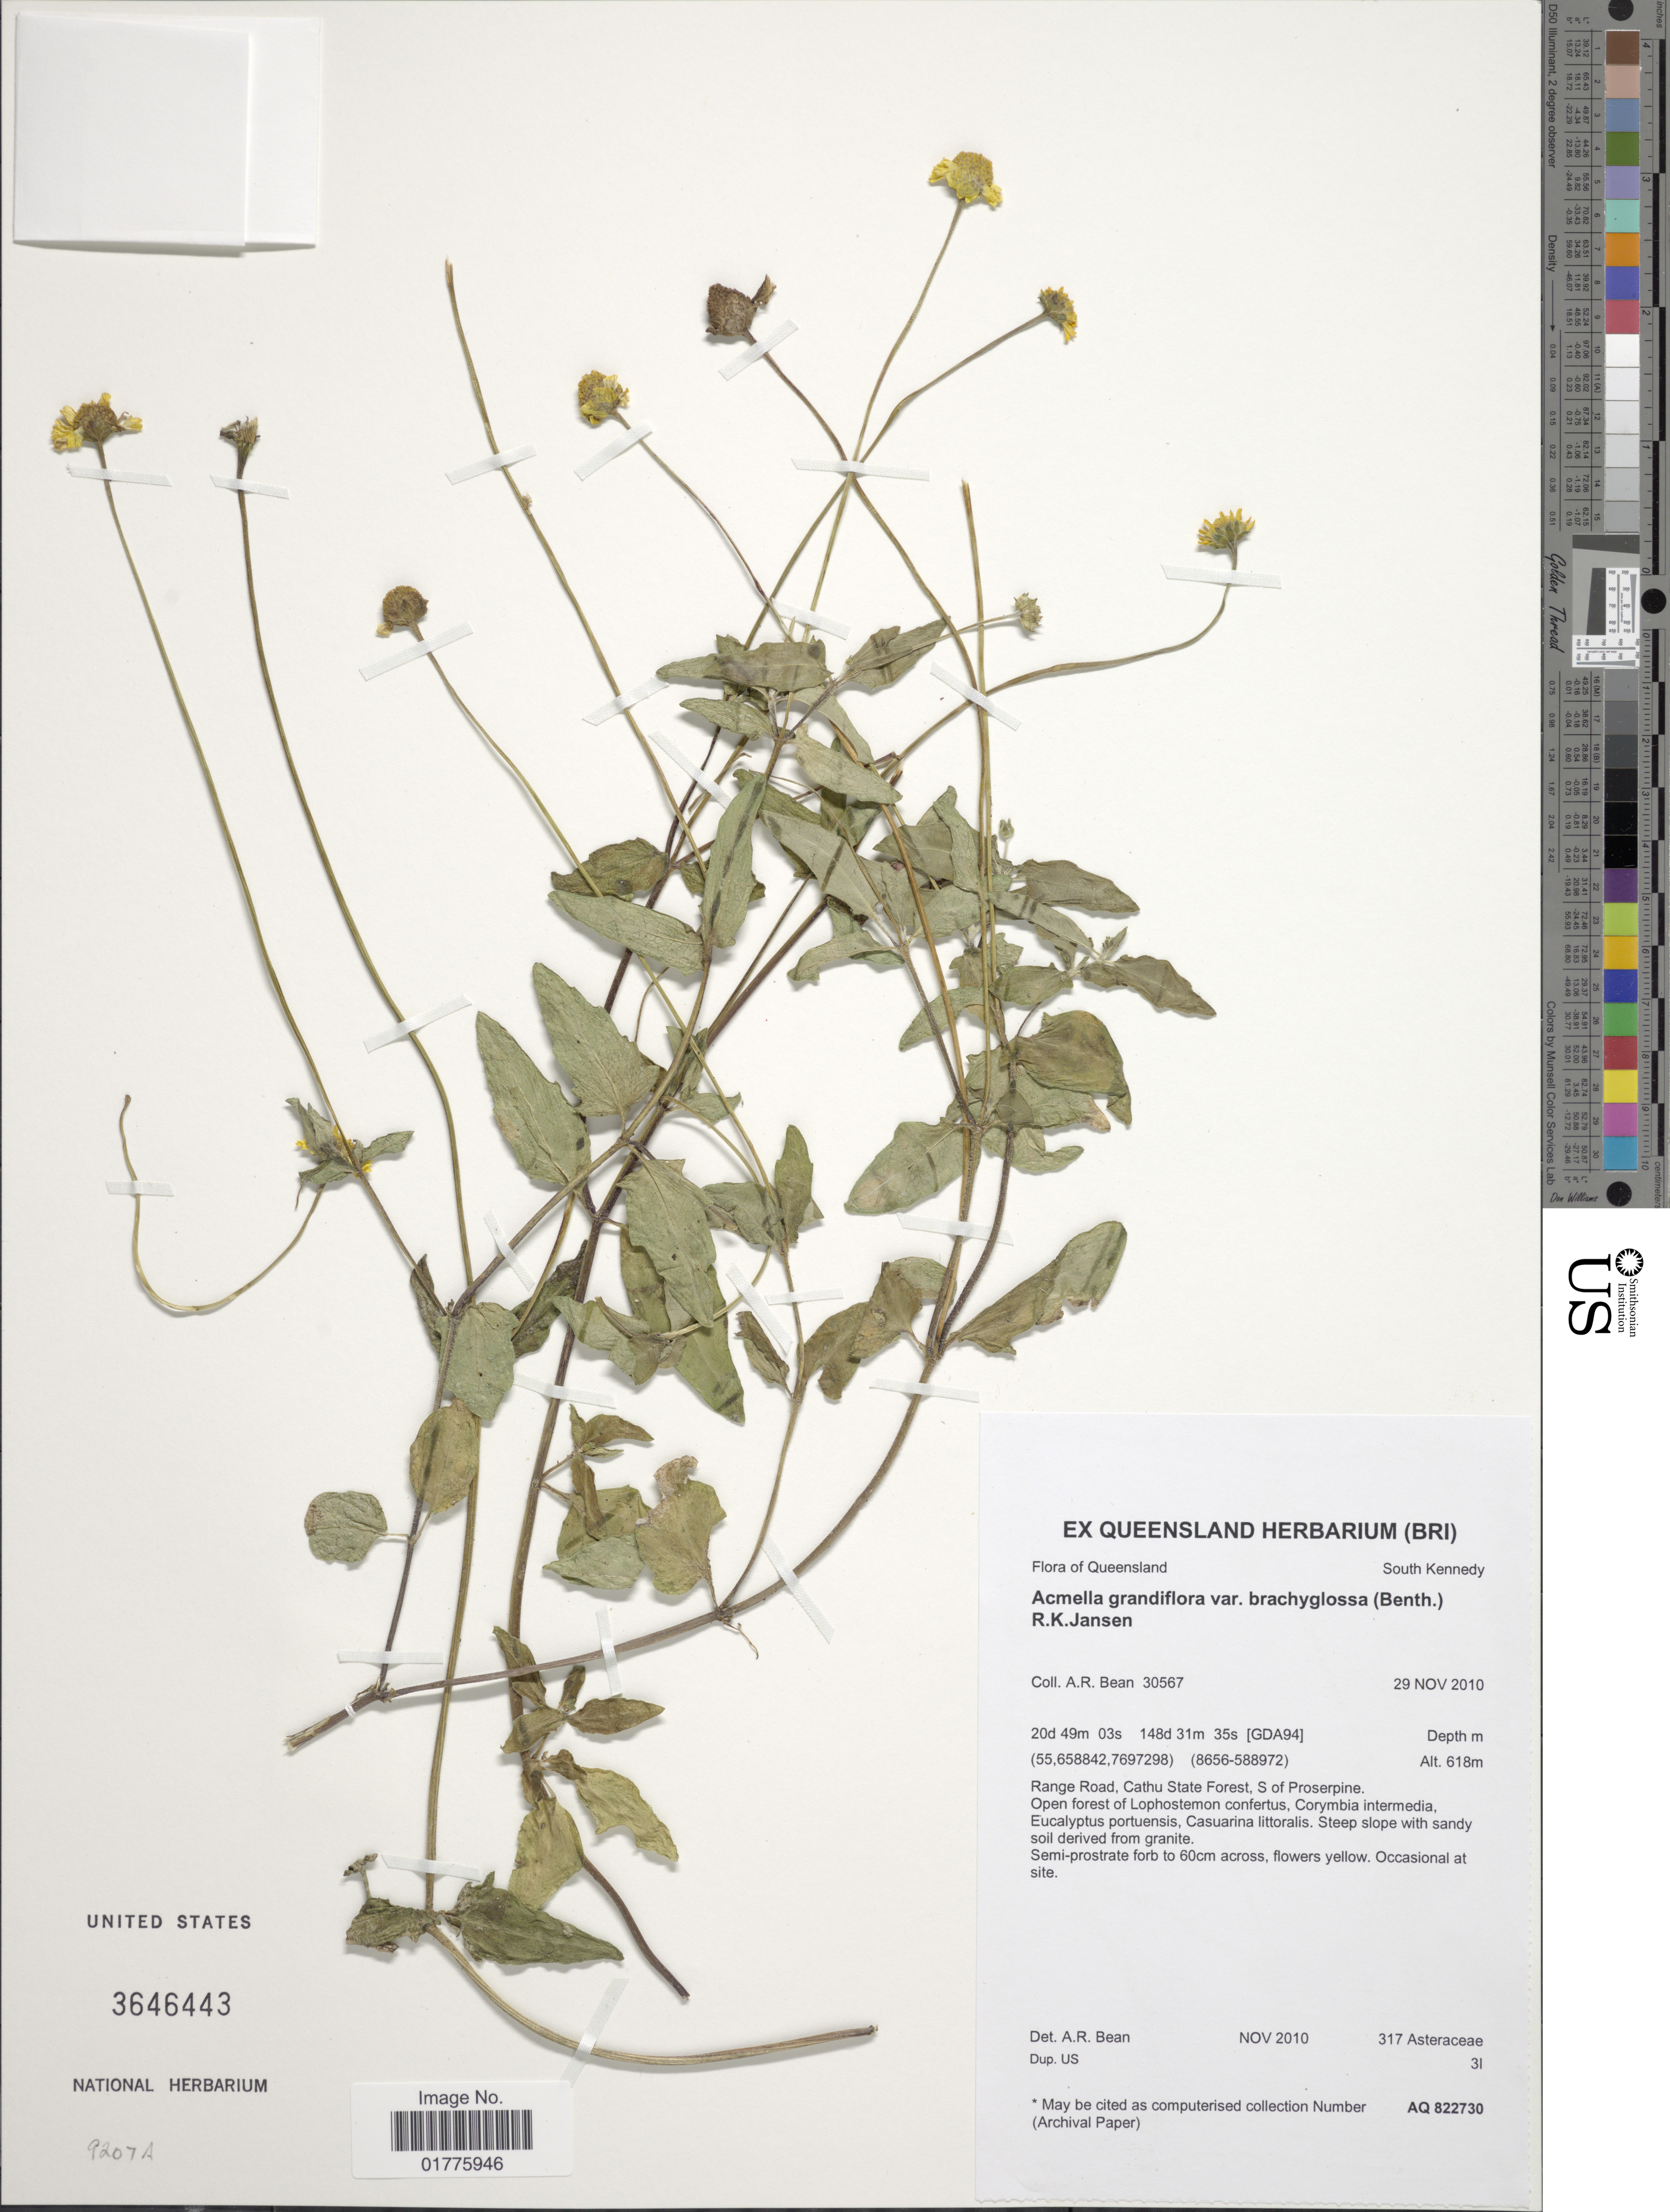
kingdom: Plantae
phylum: Tracheophyta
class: Magnoliopsida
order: Asterales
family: Asteraceae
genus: Acmella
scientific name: Acmella grandiflora var. brachyglossa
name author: (Benth.) R.K. Jansen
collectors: A. R. Bean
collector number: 30567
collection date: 2010-11-29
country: Australia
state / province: Queensland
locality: South Kennedy, Range Road, Cathu State Forest, S of Proserpine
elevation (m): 618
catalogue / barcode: US 3646443